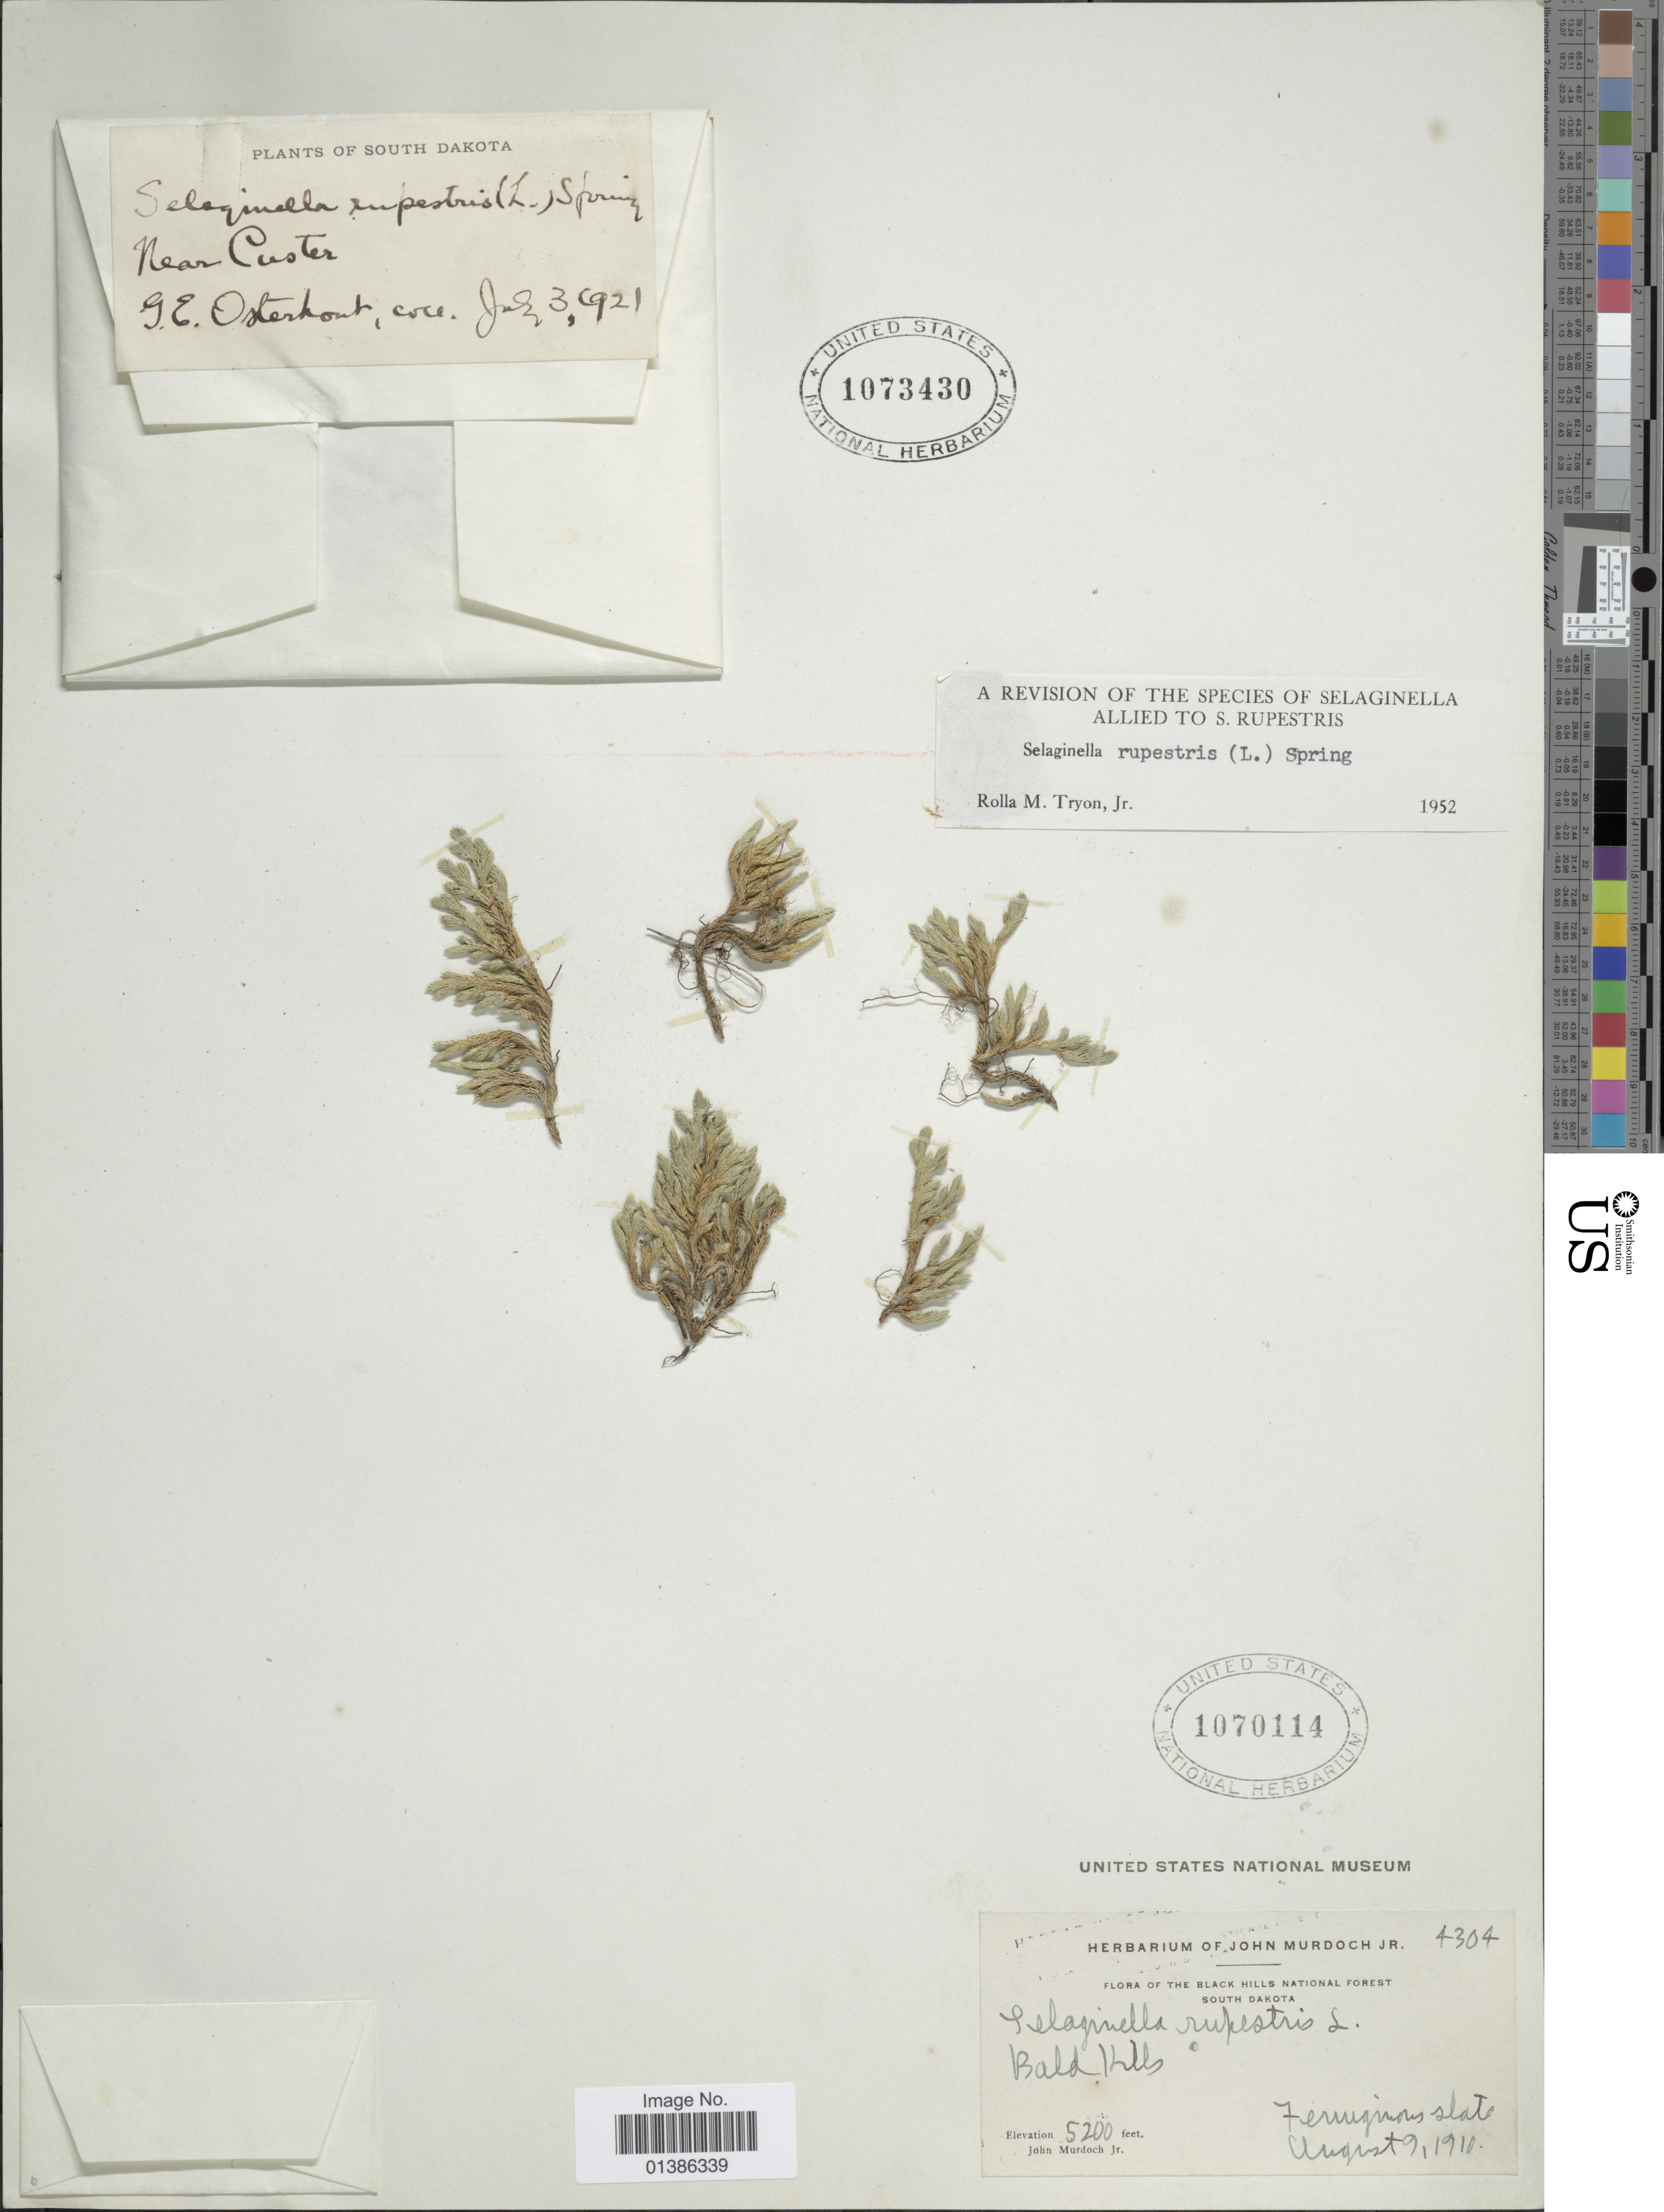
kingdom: Plantae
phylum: Tracheophyta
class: Lycopodiopsida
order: Selaginellales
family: Selaginellaceae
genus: Selaginella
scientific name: Selaginella rupestris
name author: (L.) Spring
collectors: G. Osterhout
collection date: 1921-07-03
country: United States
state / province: South Dakota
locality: Near Custer.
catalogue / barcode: US 1073430-2